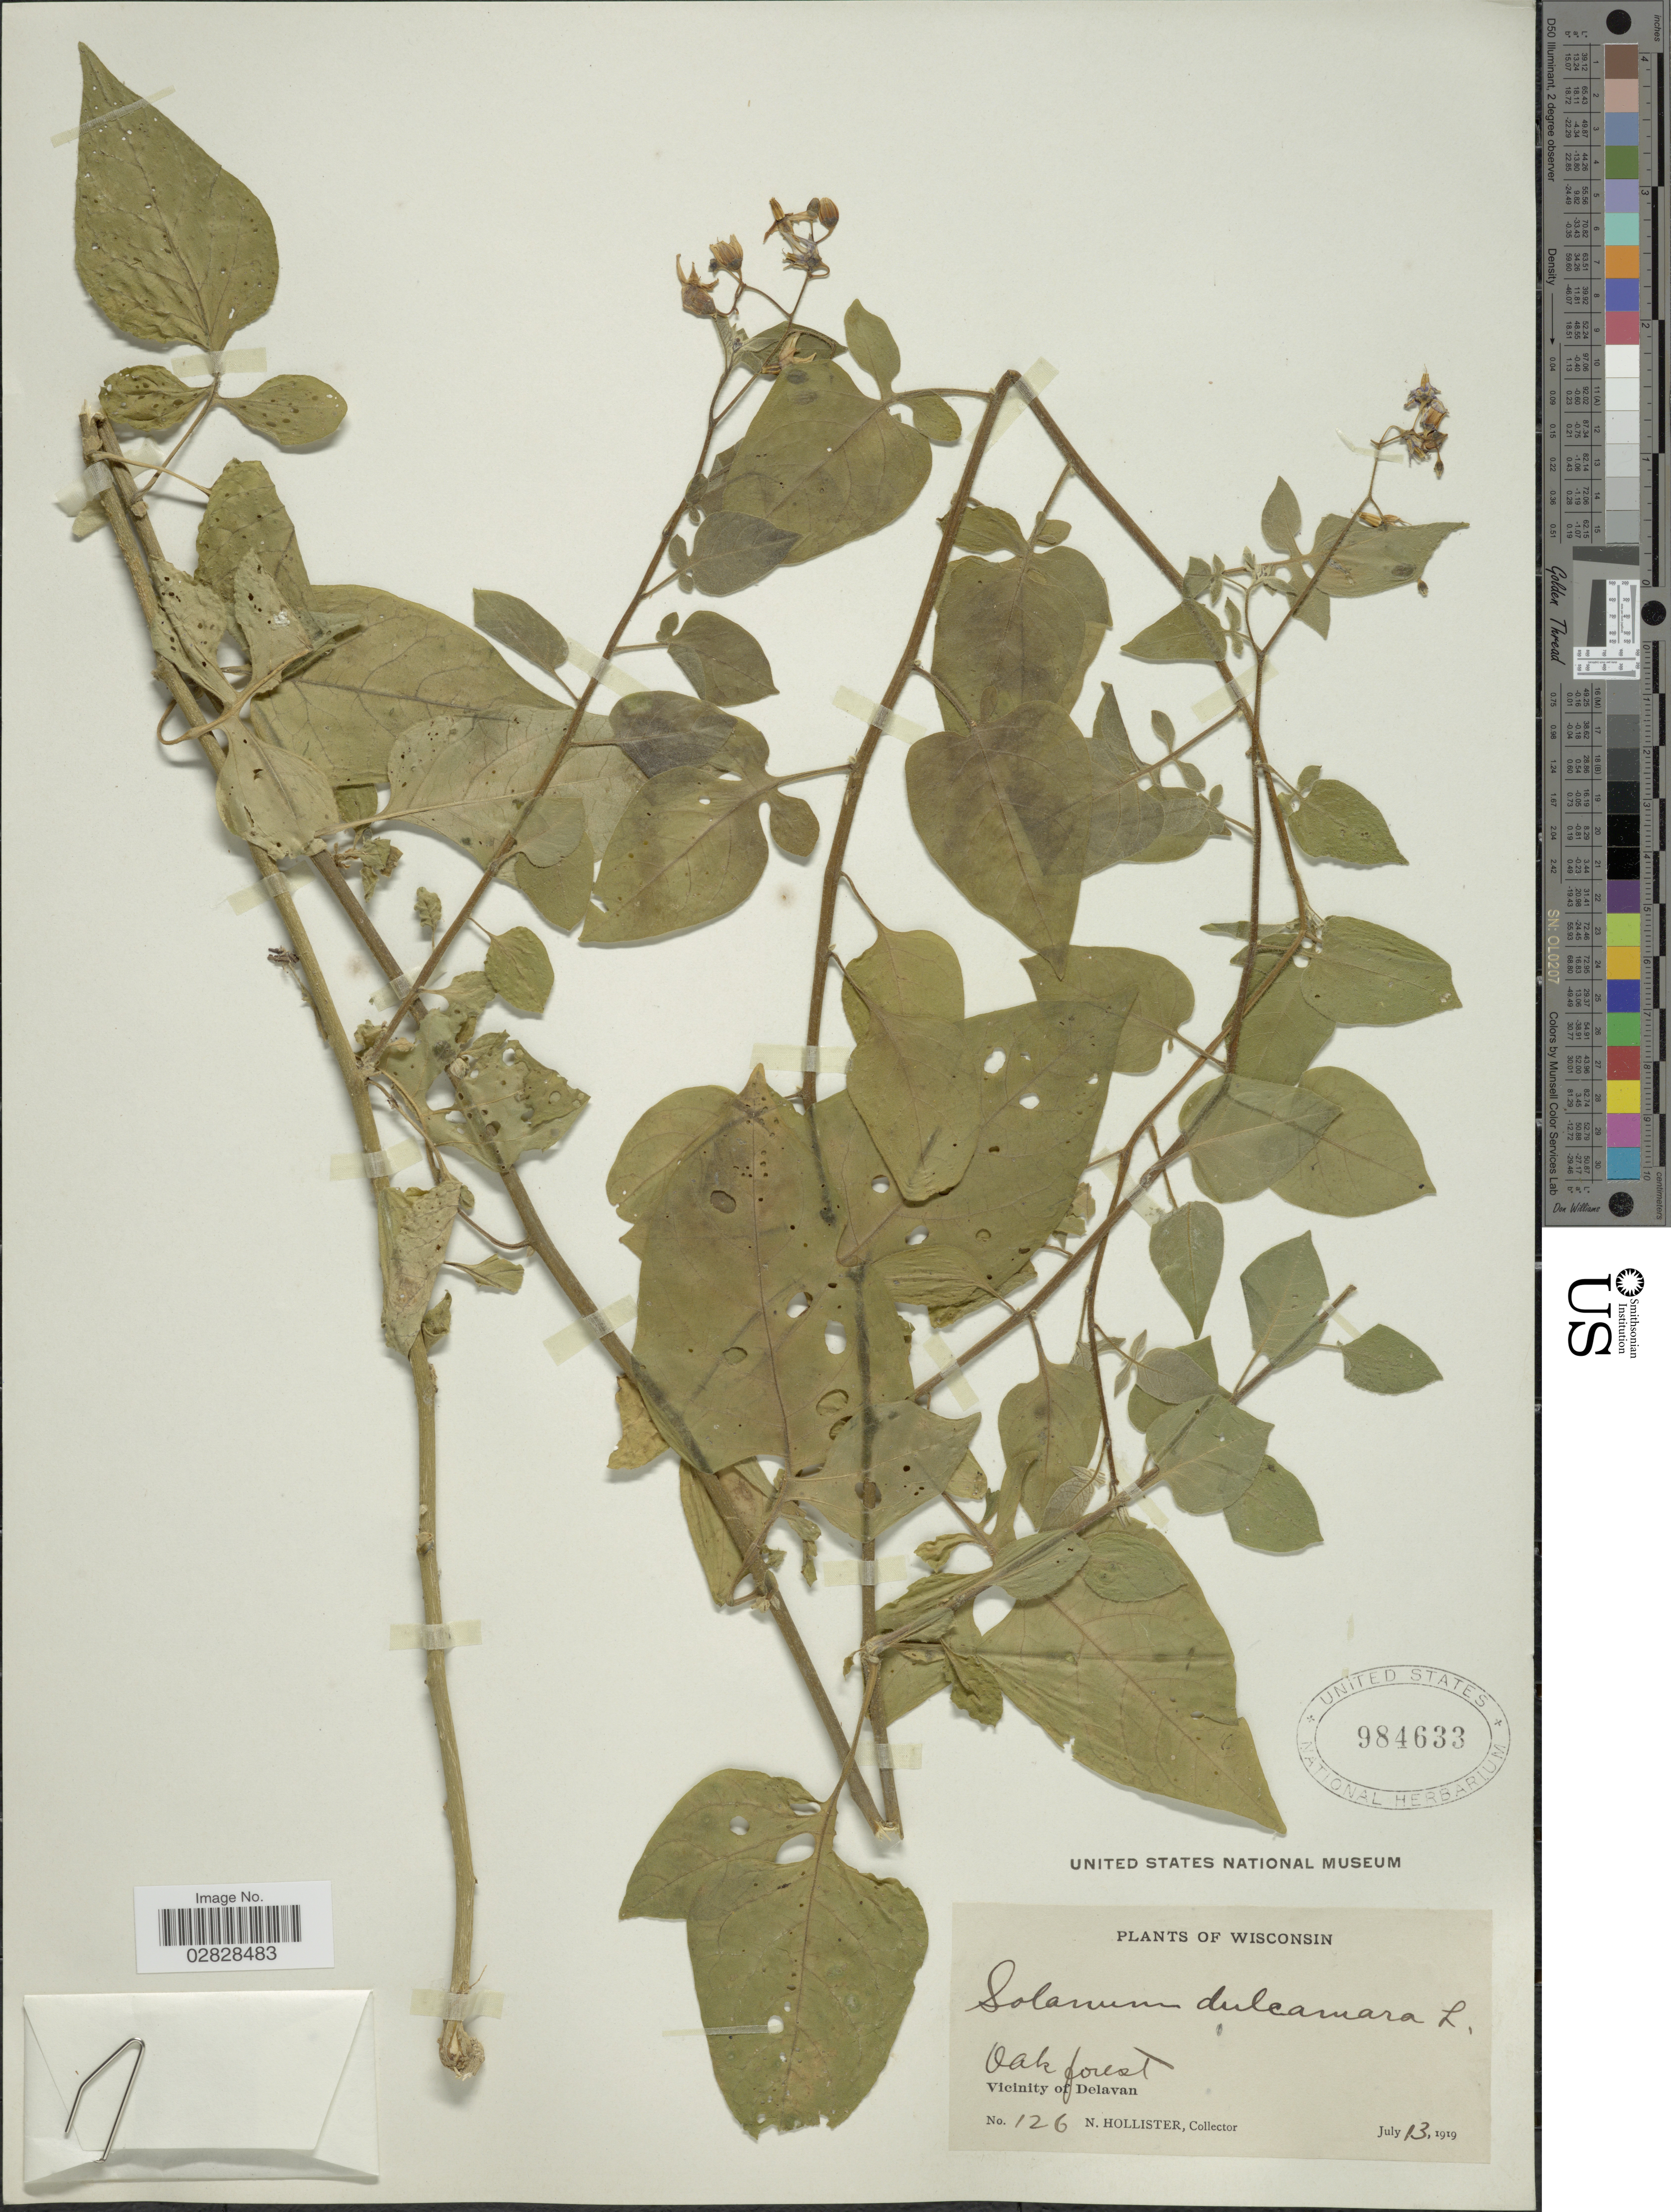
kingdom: Plantae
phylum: Tracheophyta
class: Magnoliopsida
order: Solanales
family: Solanaceae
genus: Solanum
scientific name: Solanum dulcamara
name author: L.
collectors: N. Hollister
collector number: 126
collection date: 1919-07-13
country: United States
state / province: Wisconsin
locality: Oak forest. Vicinity of Delavan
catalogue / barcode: US 984633